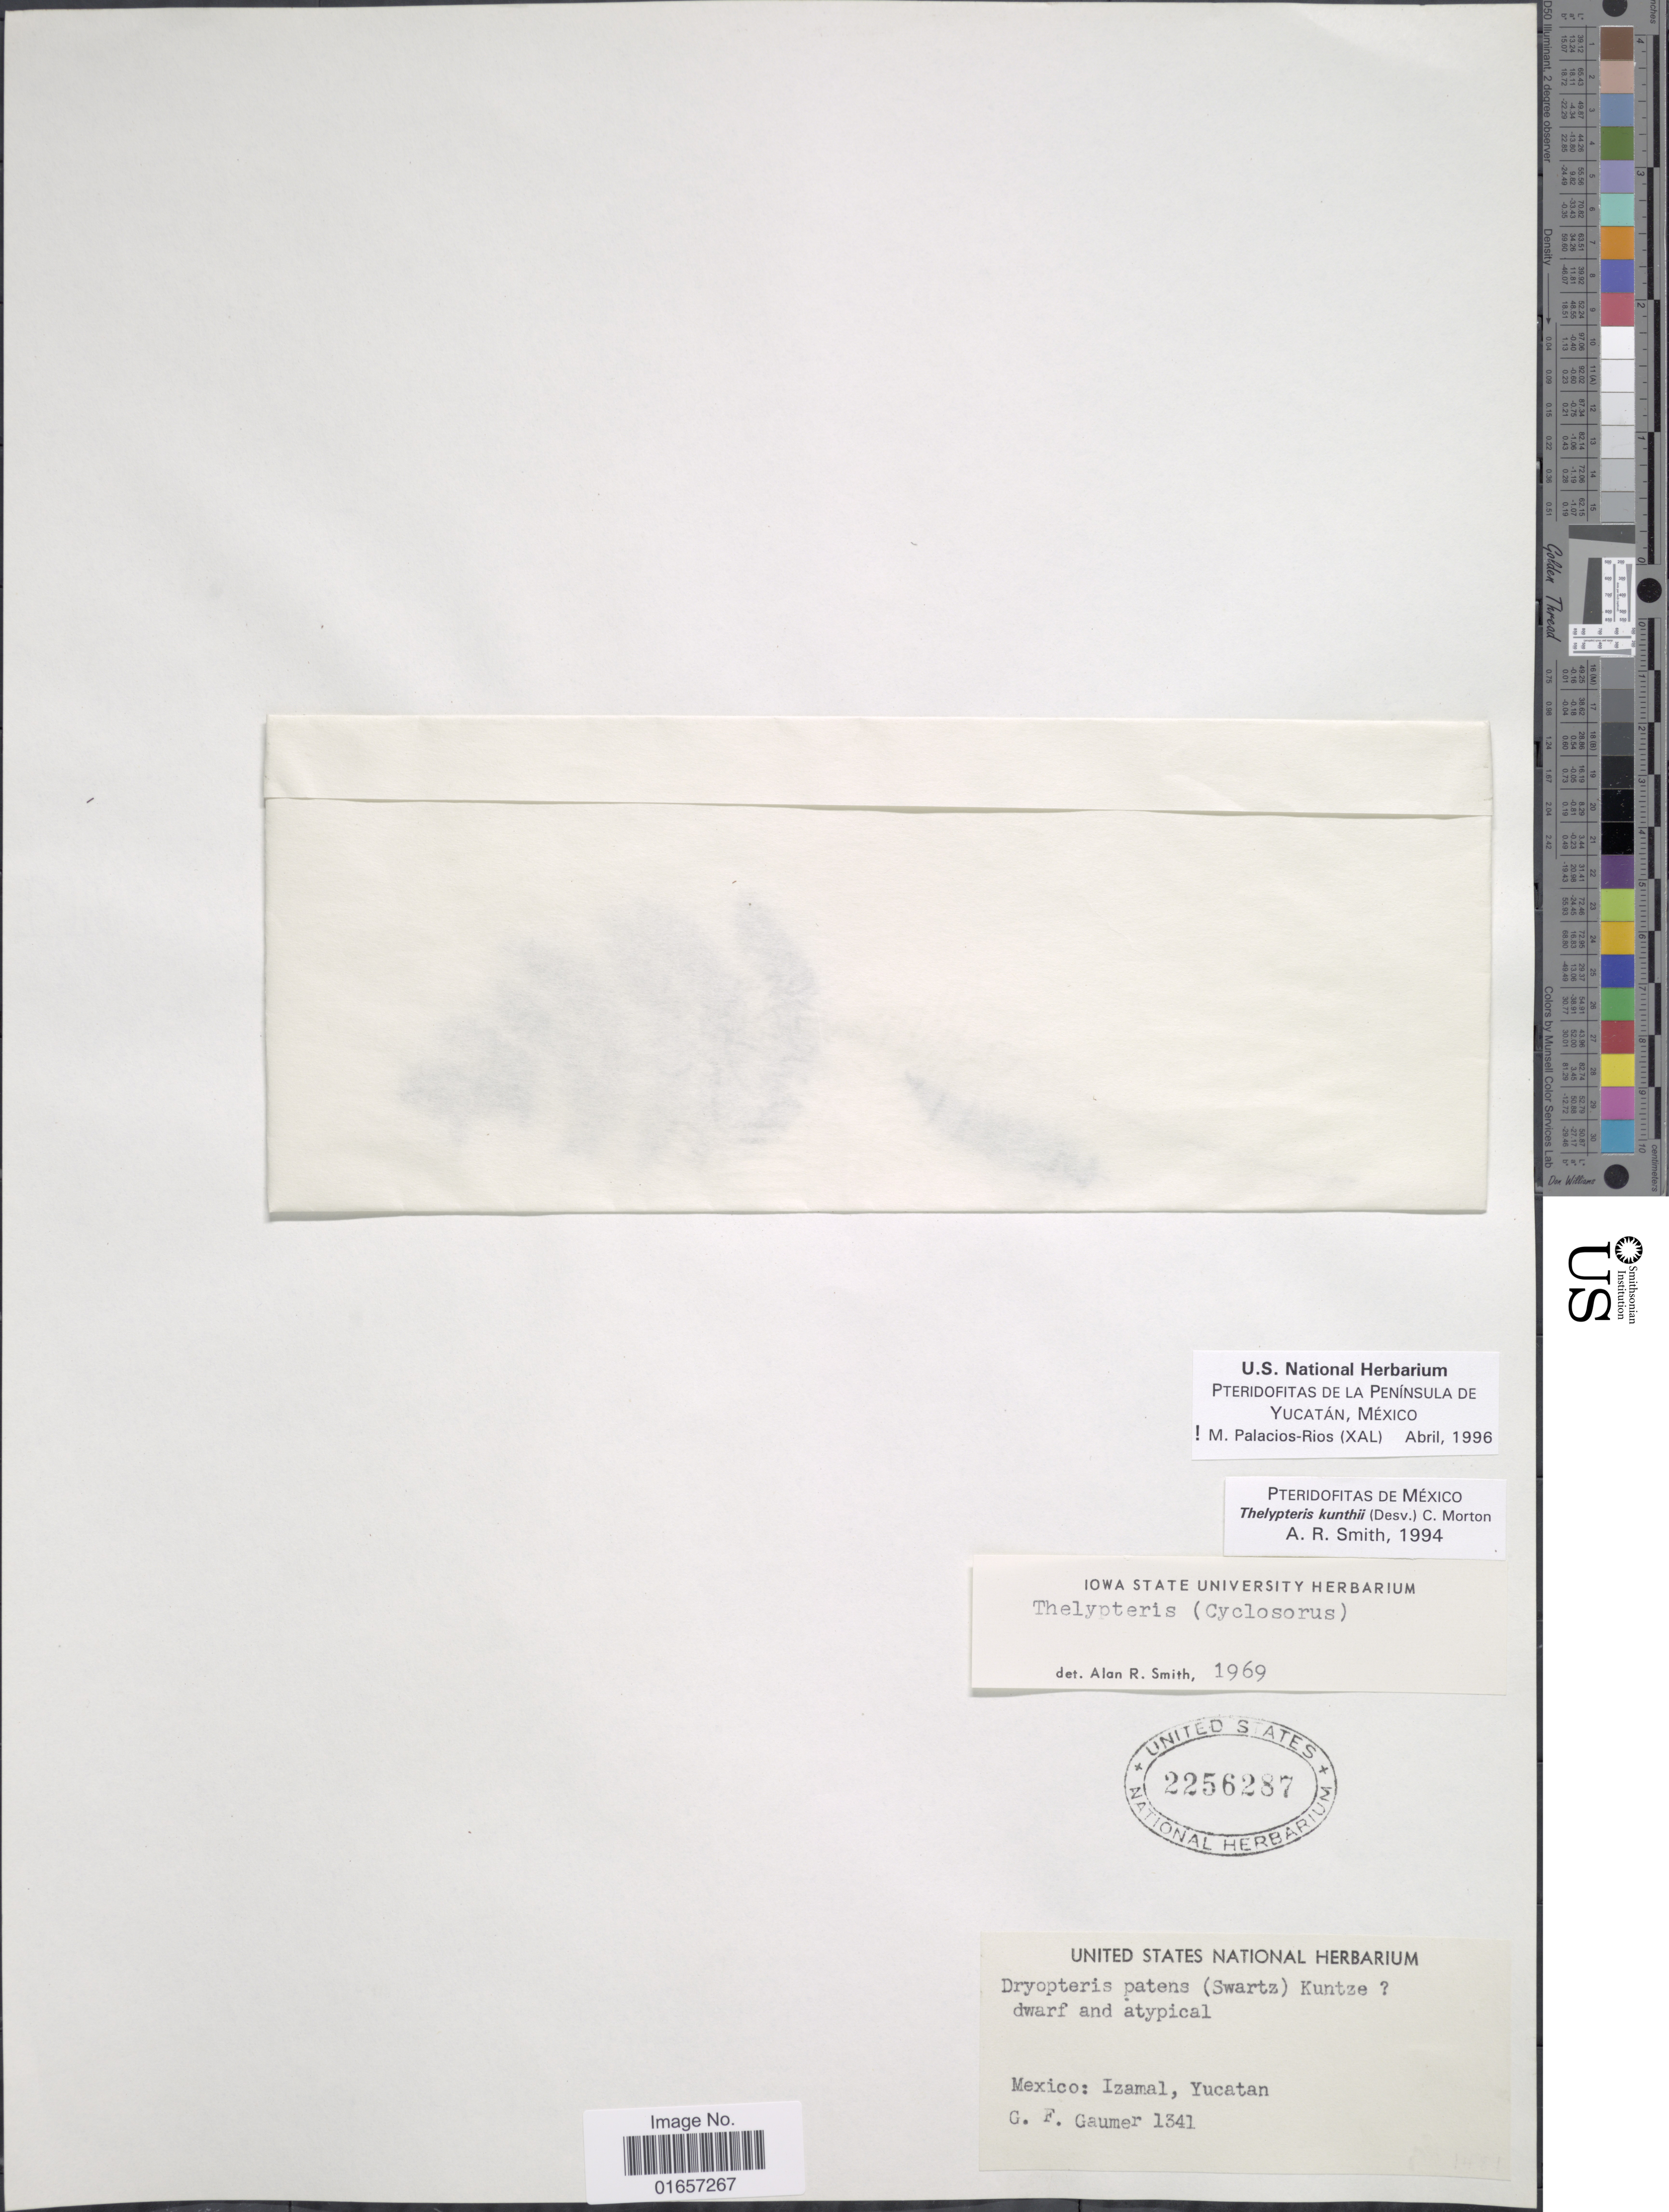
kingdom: Plantae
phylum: Tracheophyta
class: Polypodiopsida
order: Polypodiales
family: Thelypteridaceae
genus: Christella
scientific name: Christella kunthii comb. ined.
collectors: G. F. Gaumer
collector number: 1341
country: Mexico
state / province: Yucatán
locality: Izamal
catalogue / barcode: US 2256287